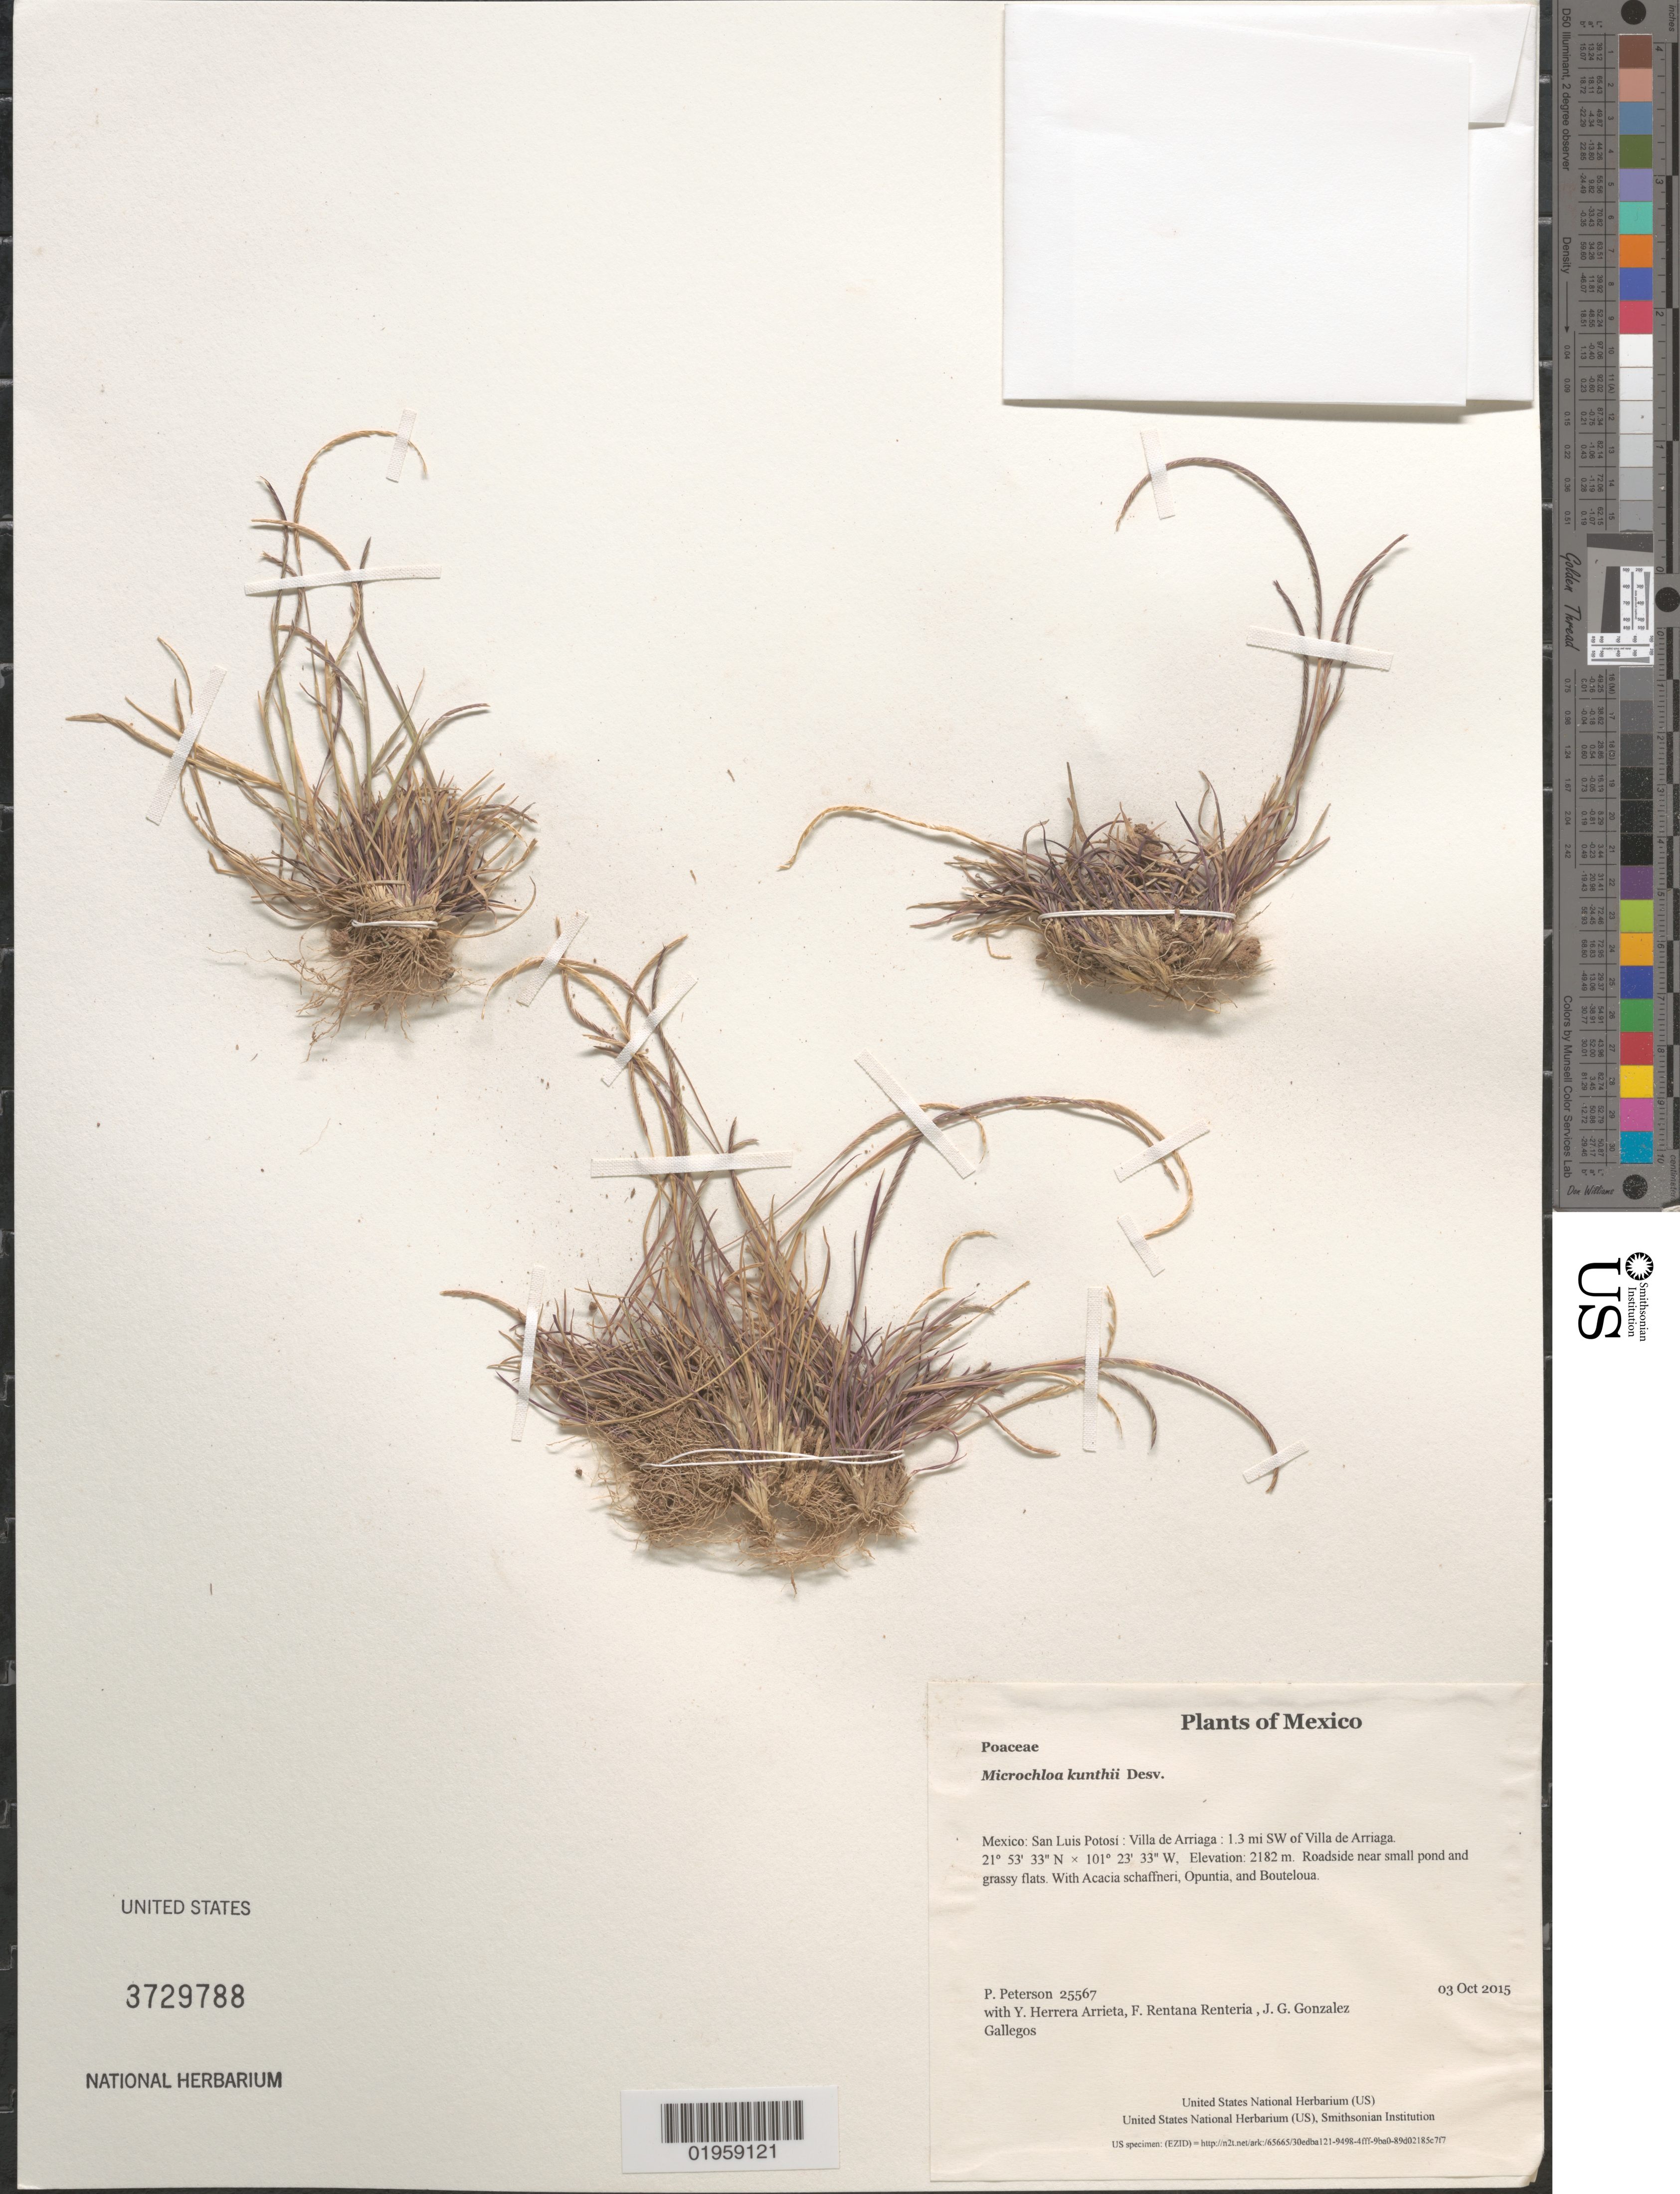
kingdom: Plantae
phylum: Tracheophyta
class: Liliopsida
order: Poales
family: Poaceae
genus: Microchloa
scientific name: Microchloa kunthii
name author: Desv.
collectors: P. M. Peterson, Y. Herrera Arrieta, F. Rentana Renteria & J. G. Gonzalez Gallegos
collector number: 25567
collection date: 2015-10-03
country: Mexico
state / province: San Luis Potosí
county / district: Villa de Arriaga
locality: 1.3 mi SW of Villa de Arriaga.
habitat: Roadside near small pond and grassy flats.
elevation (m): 2182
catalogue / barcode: US 3729788